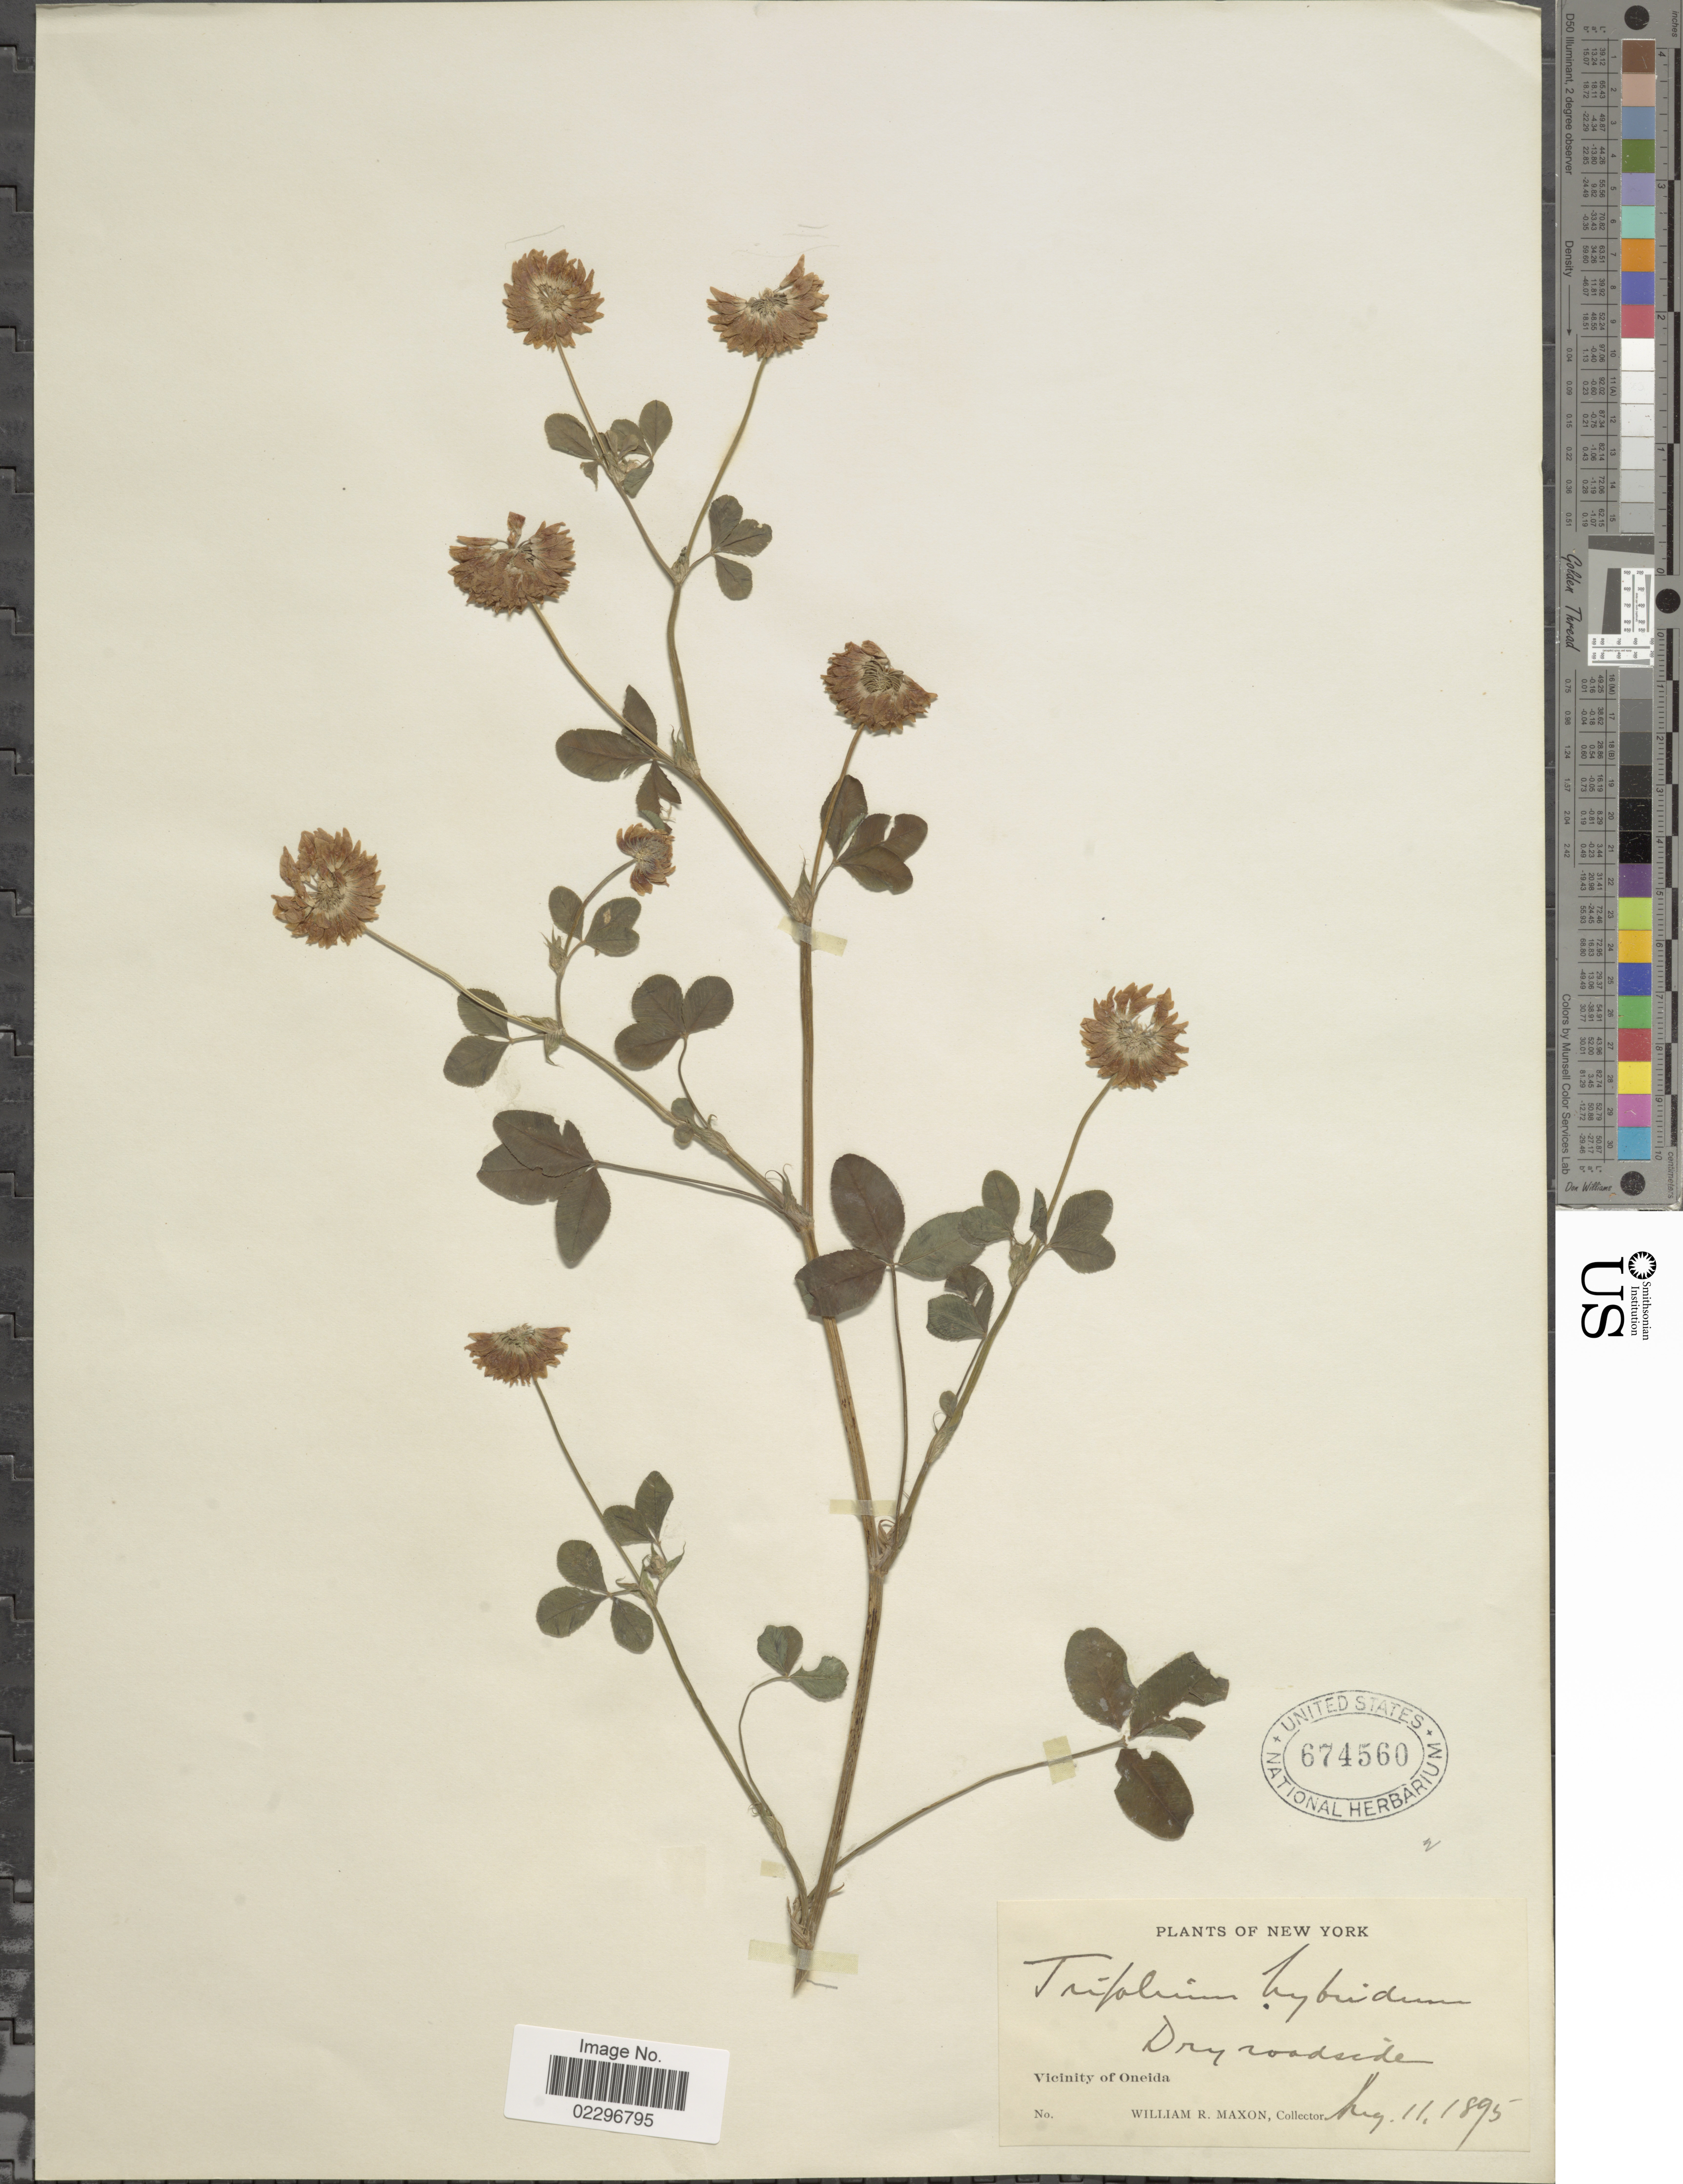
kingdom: Plantae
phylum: Tracheophyta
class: Magnoliopsida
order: Fabales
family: Fabaceae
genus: Trifolium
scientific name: Trifolium hybridum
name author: L.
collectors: W. R. Maxon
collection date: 1895-08-11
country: United States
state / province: New York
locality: Dry roadside. Vicinity of Oneida.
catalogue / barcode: US 674560